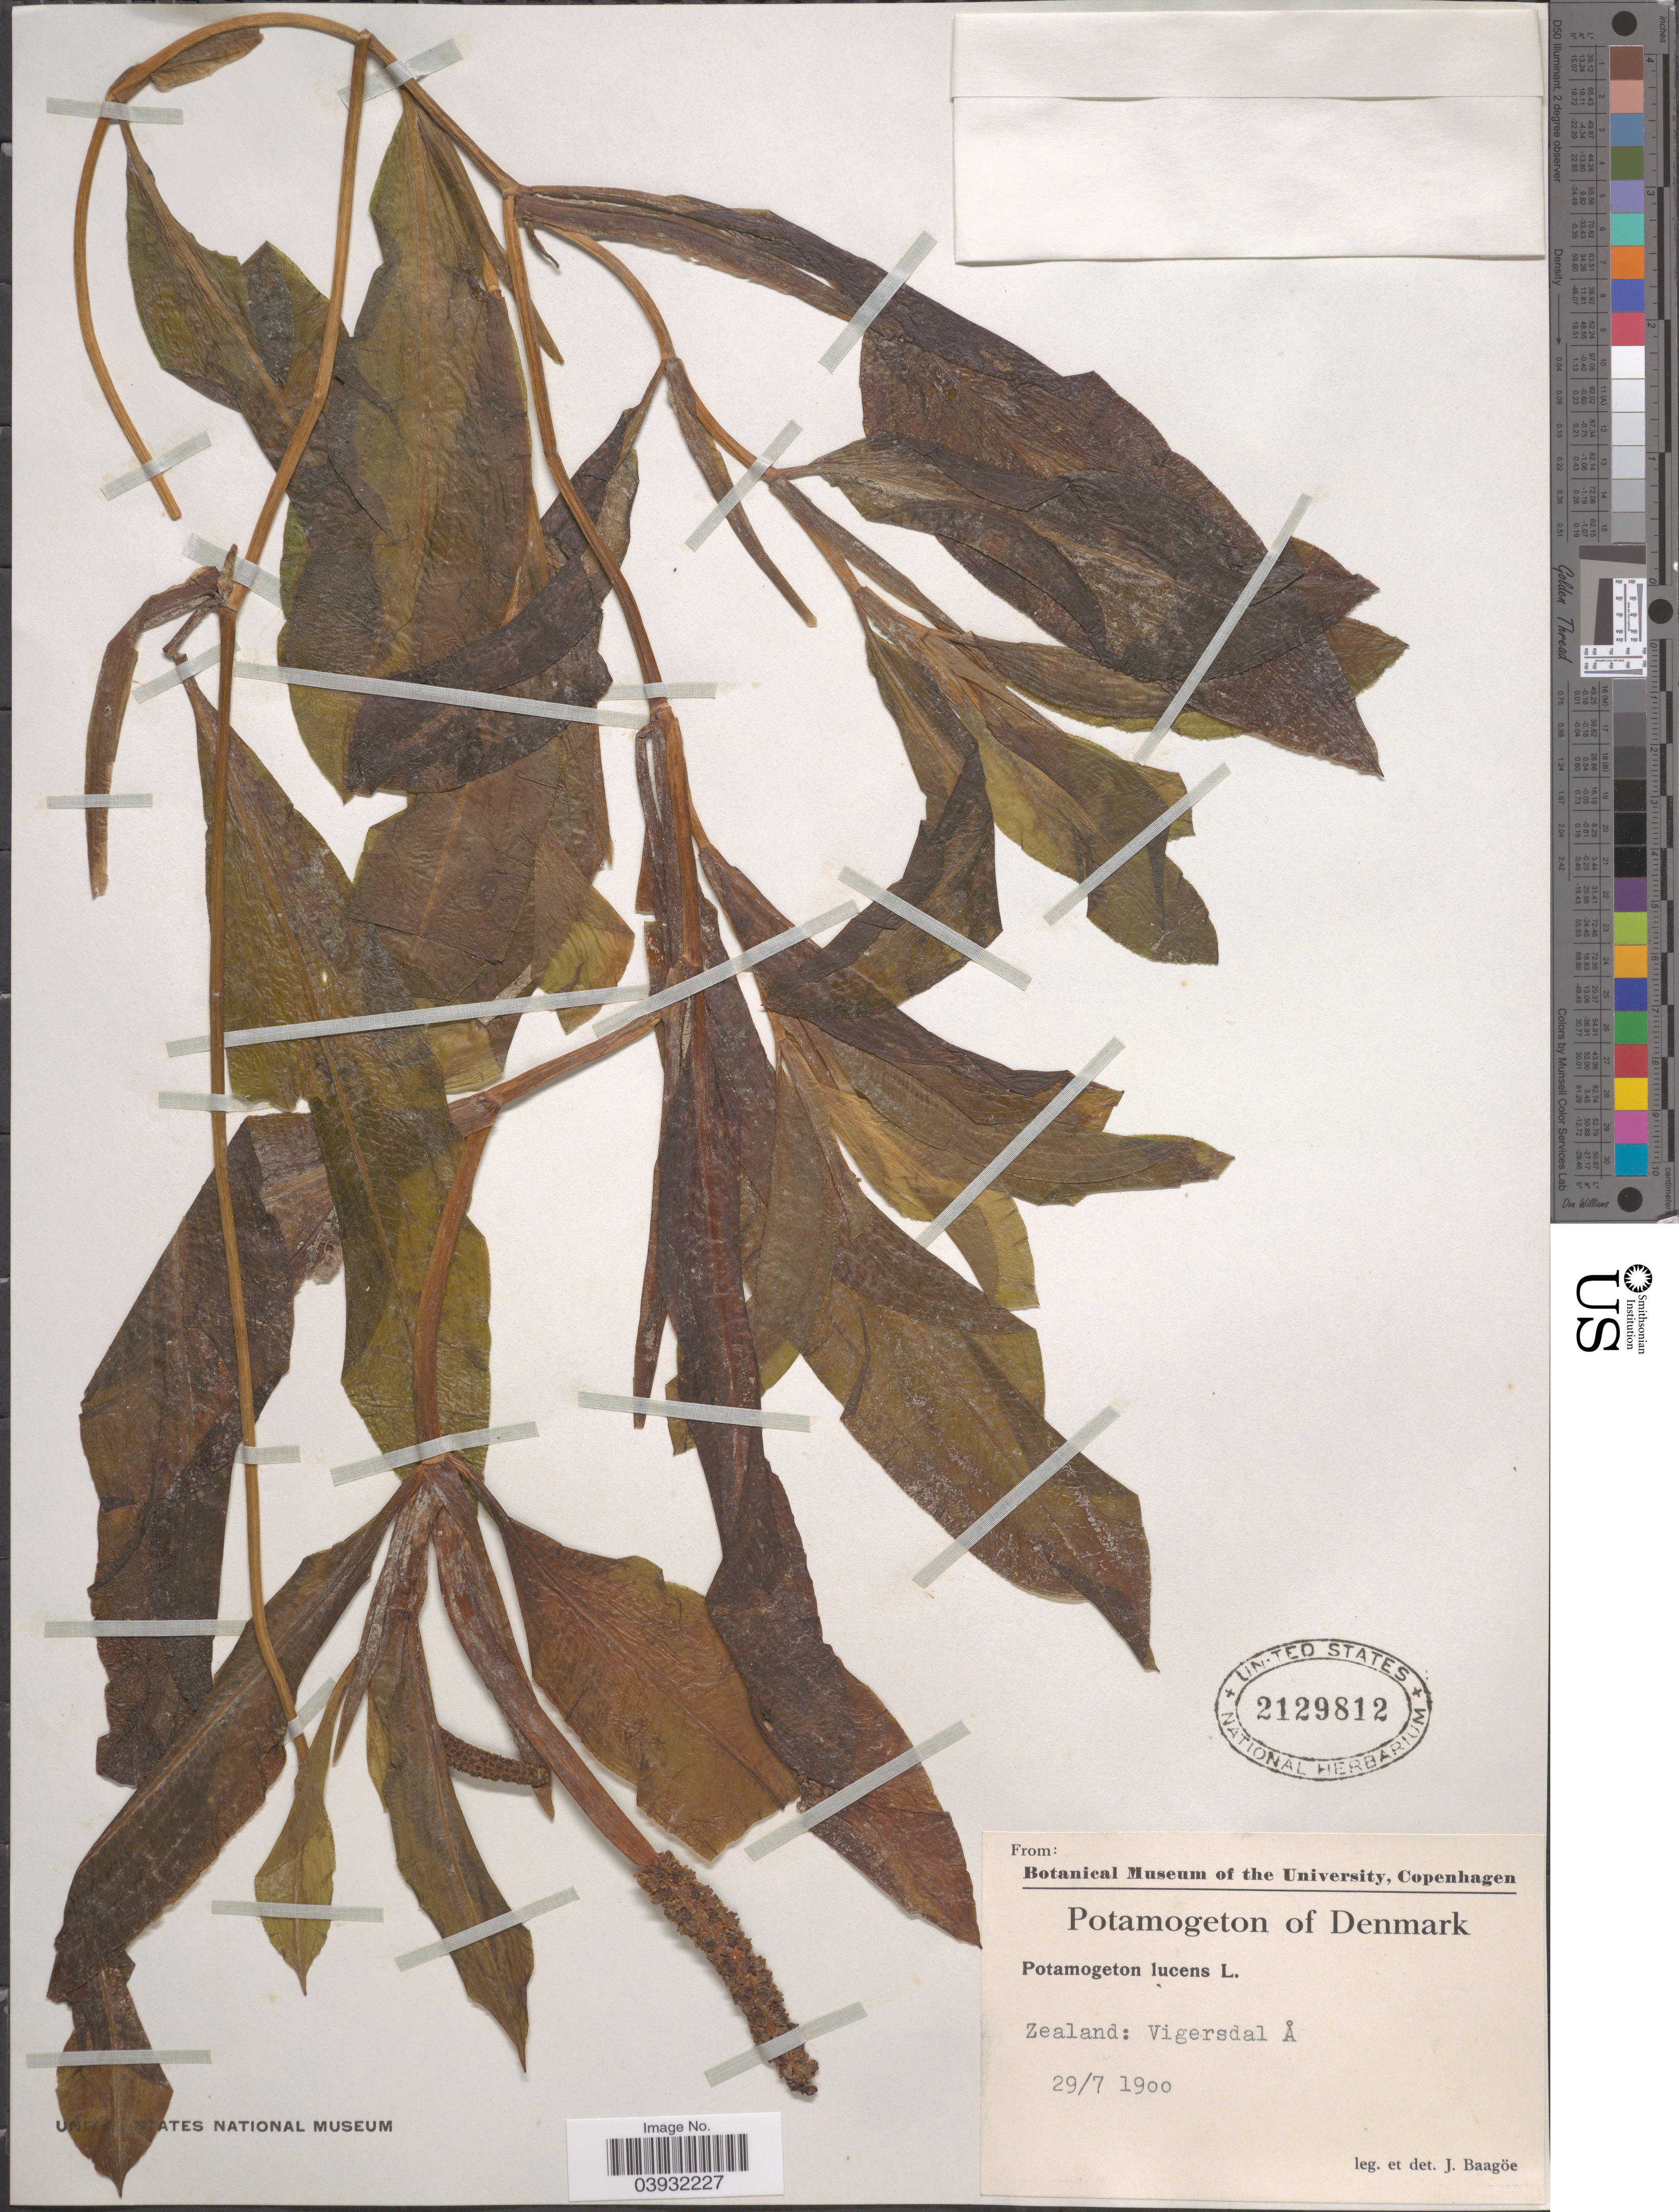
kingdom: Plantae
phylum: Tracheophyta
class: Liliopsida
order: Alismatales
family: Potamogetonaceae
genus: Potamogeton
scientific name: Potamogeton lucens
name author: L.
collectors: J. Baagoe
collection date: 1900-07-29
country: Denmark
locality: Zealand: Vigersdal Å.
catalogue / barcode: US 2129812